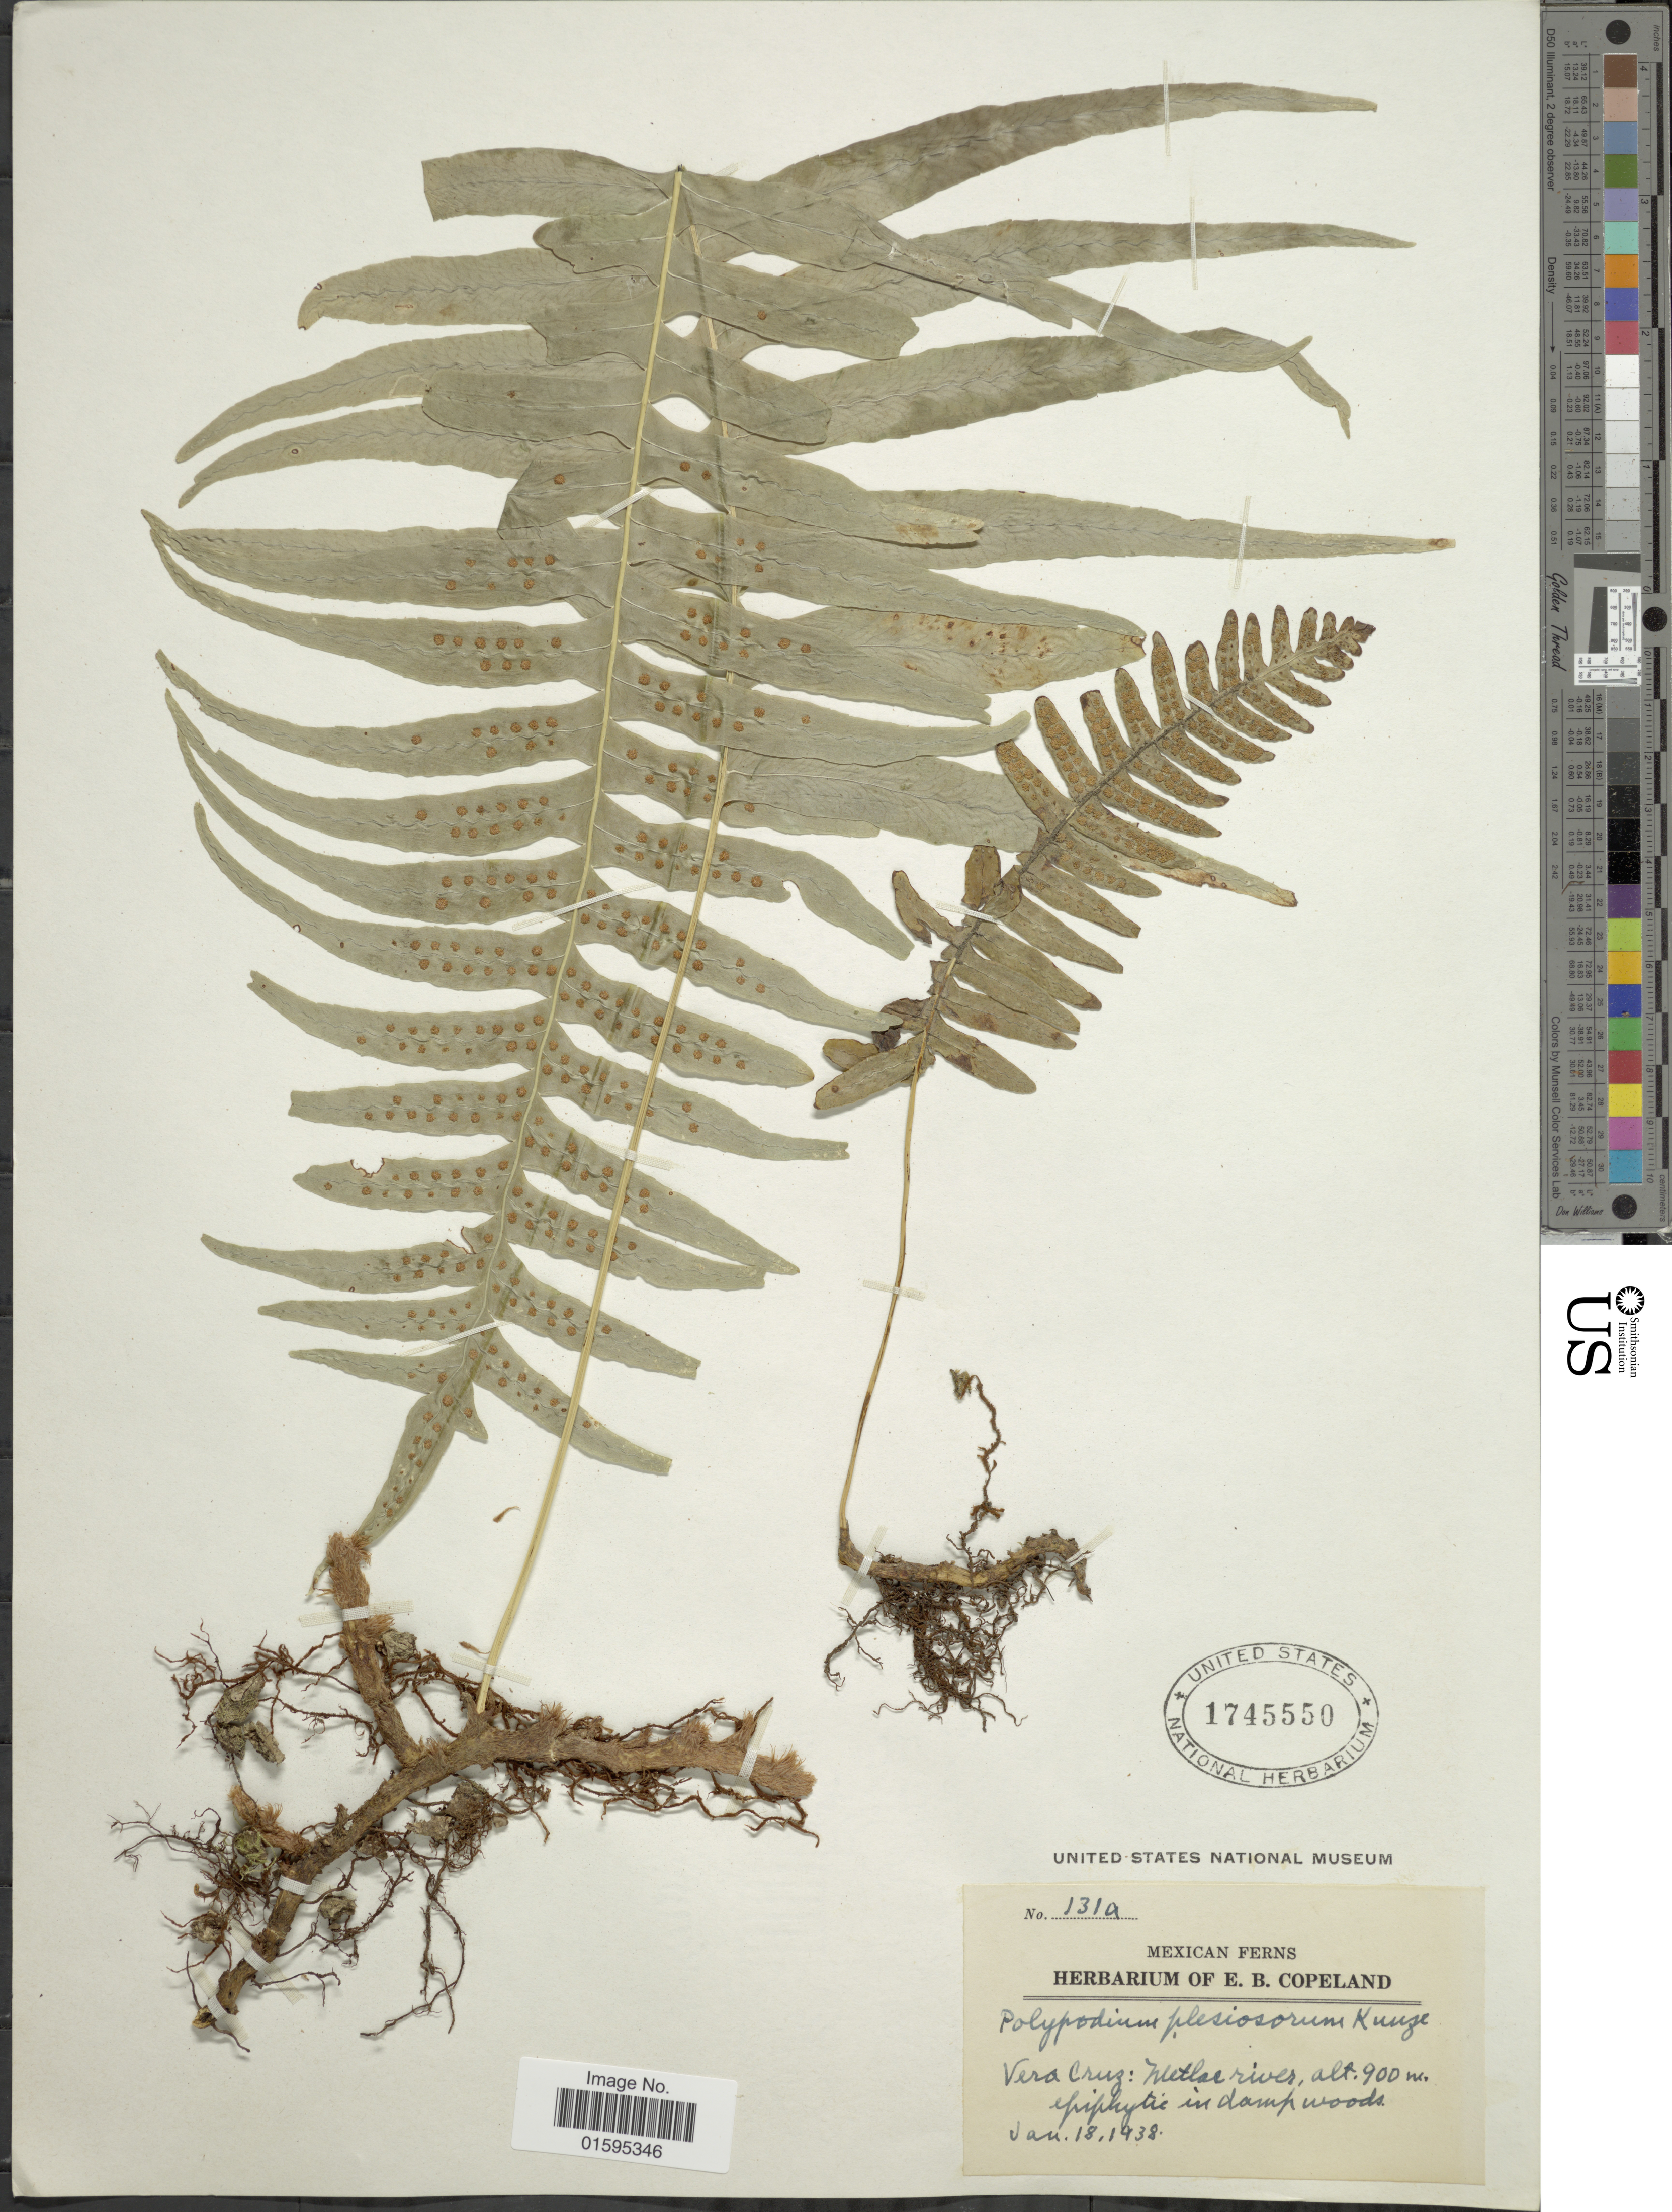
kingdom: Plantae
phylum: Tracheophyta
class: Polypodiopsida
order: Polypodiales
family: Polypodiaceae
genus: Polypodium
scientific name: Polypodium plesiosorum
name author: Kunze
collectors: ex herb. E. B. Copeland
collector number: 131a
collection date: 1938-01-18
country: Mexico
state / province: Veracruz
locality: Vera Cruz: Metlac river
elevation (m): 900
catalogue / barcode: US 1745550